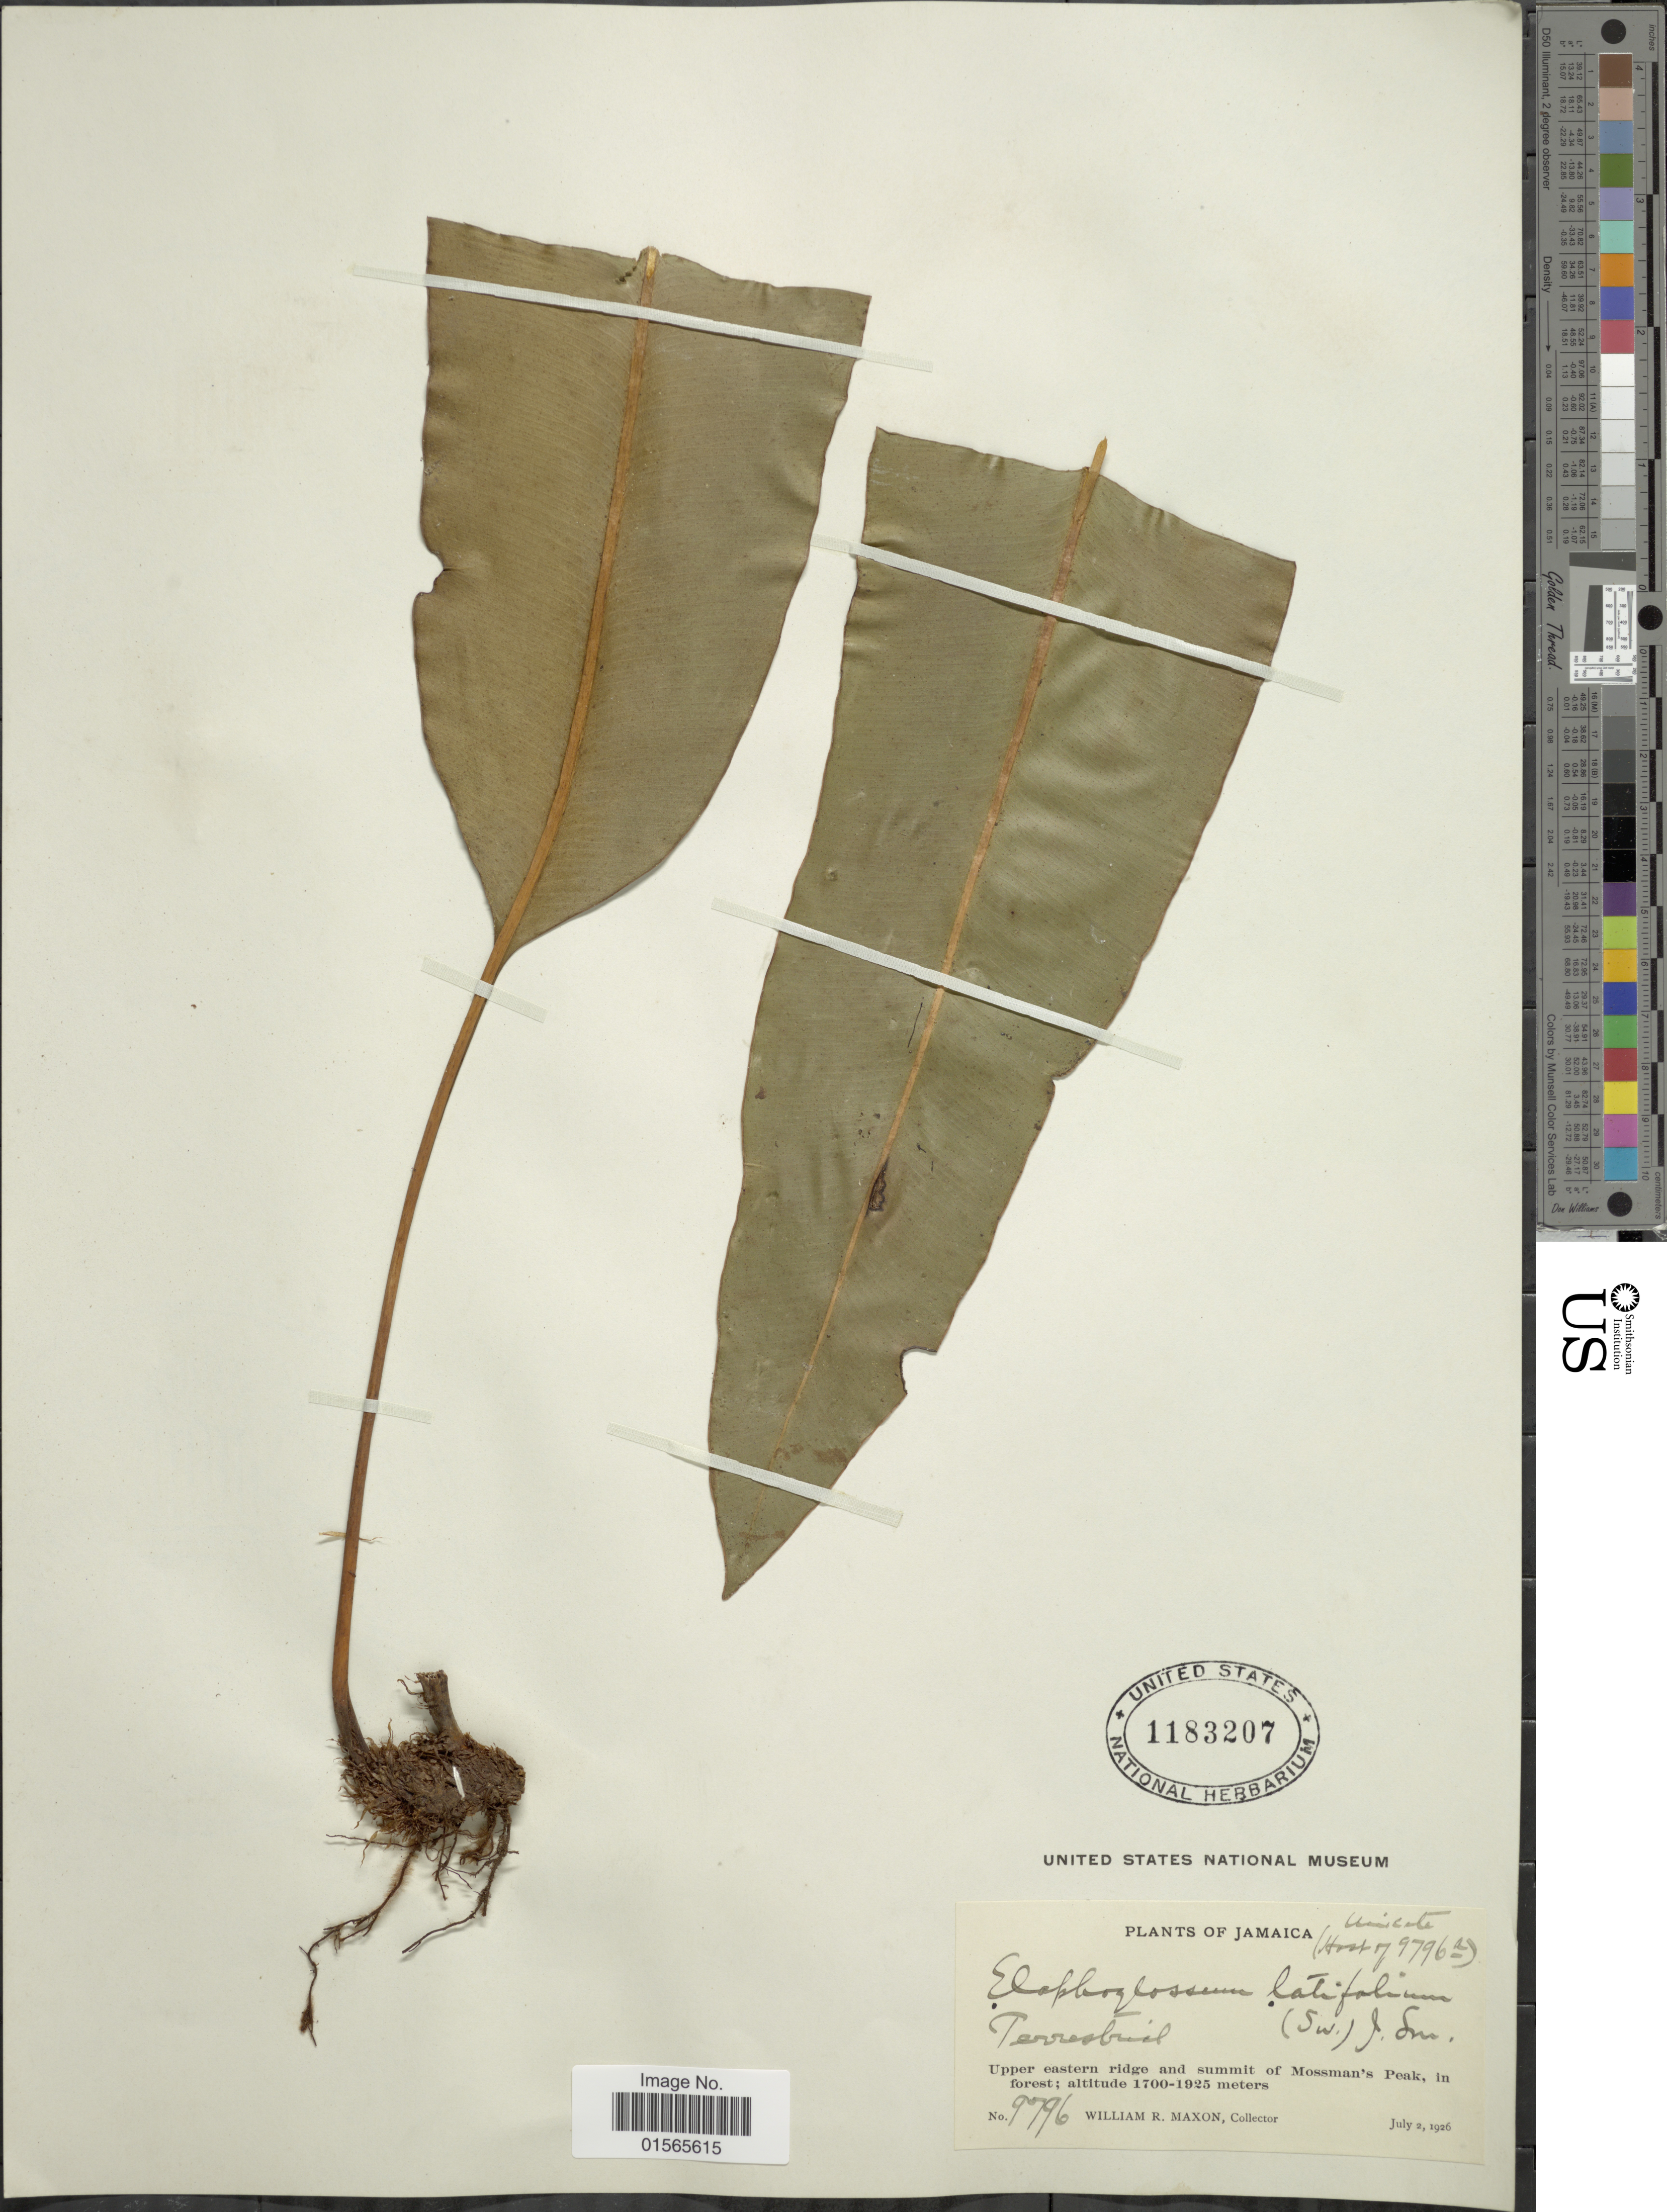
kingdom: Plantae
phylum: Tracheophyta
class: Polypodiopsida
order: Polypodiales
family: Dryopteridaceae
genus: Elaphoglossum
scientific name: Elaphoglossum latifolium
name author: (Sw.) J. Sm.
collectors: W. R. Maxon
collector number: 9796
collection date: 1926-07-02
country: Jamaica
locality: Upper eastern ridge and summit of Mossman's Peak, in forest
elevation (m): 1700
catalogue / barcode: US 1183207